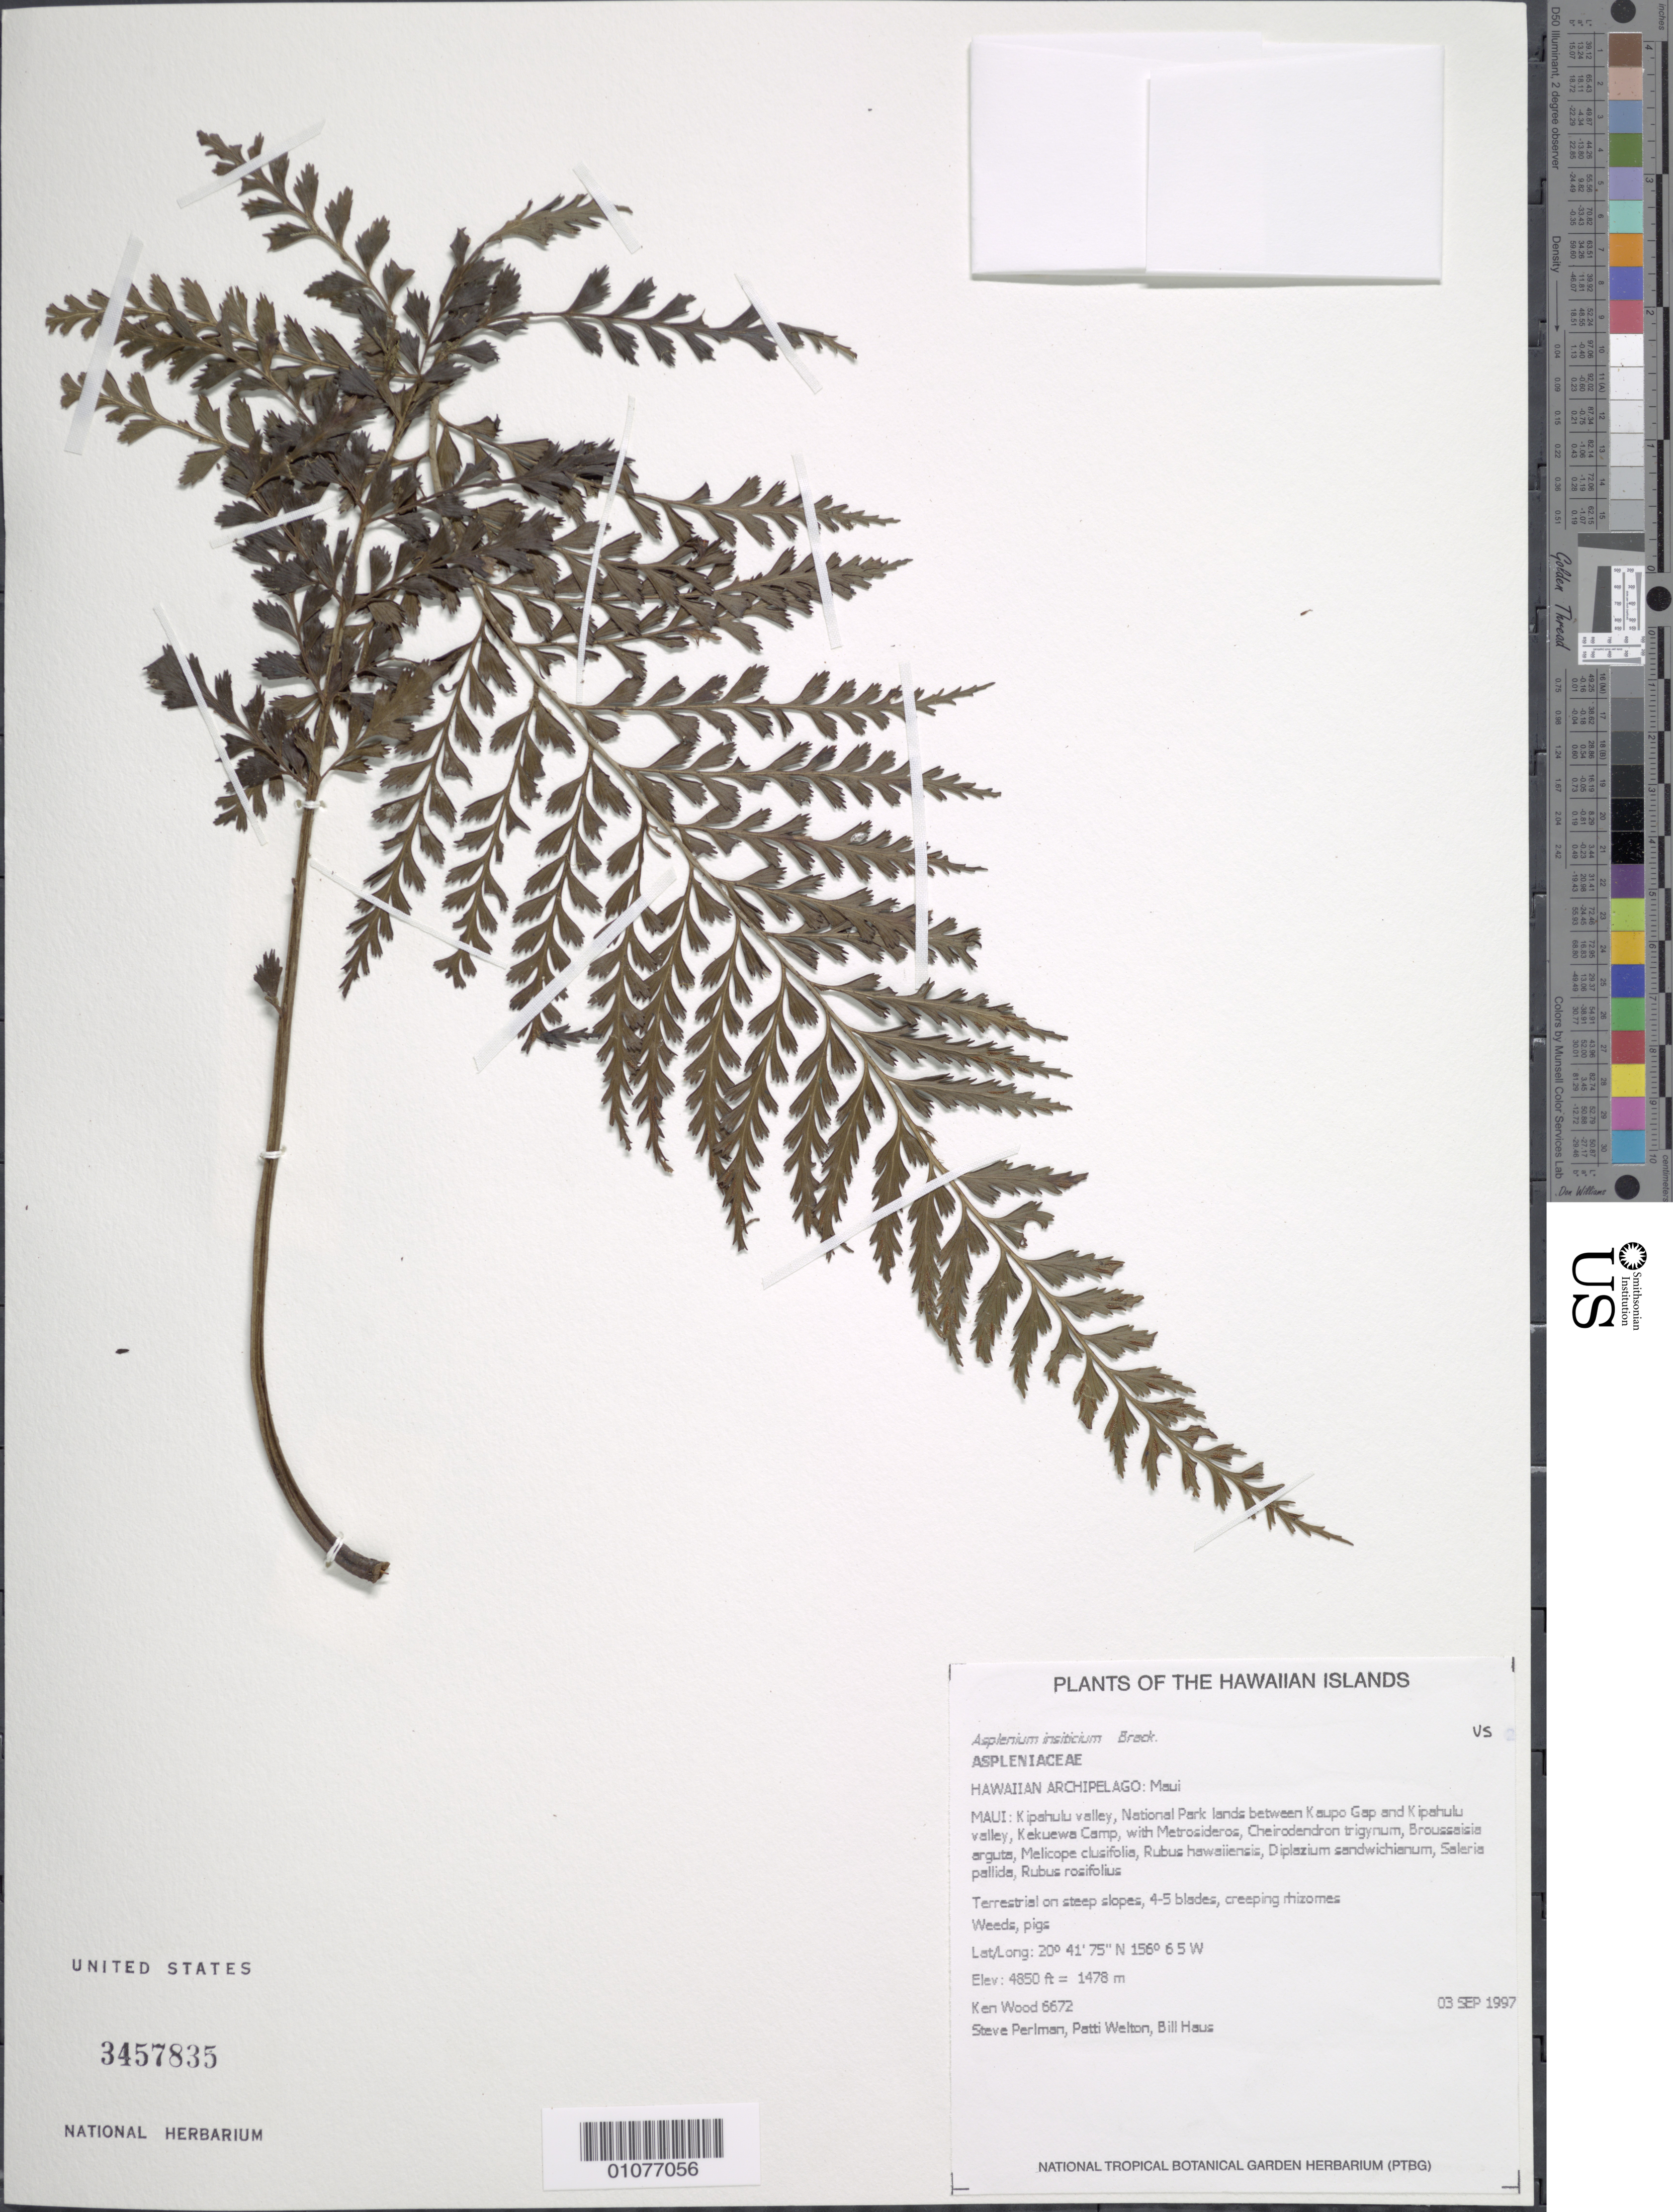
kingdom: Plantae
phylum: Tracheophyta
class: Polypodiopsida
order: Polypodiales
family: Aspleniaceae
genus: Asplenium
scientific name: Asplenium insiticium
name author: Brack. in Wilkes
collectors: K. R. Wood, S. P. Perlman, P. Welton & B. Haus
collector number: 6672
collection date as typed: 3 Sep 1997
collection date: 1997-09-03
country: United States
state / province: Hawaii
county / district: Maui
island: Maui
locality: Kipahulu valley, National Park lands, between Kaupo Gap and Kipahulu valley, Kekuewa Camp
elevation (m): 1478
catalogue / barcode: US 3457835